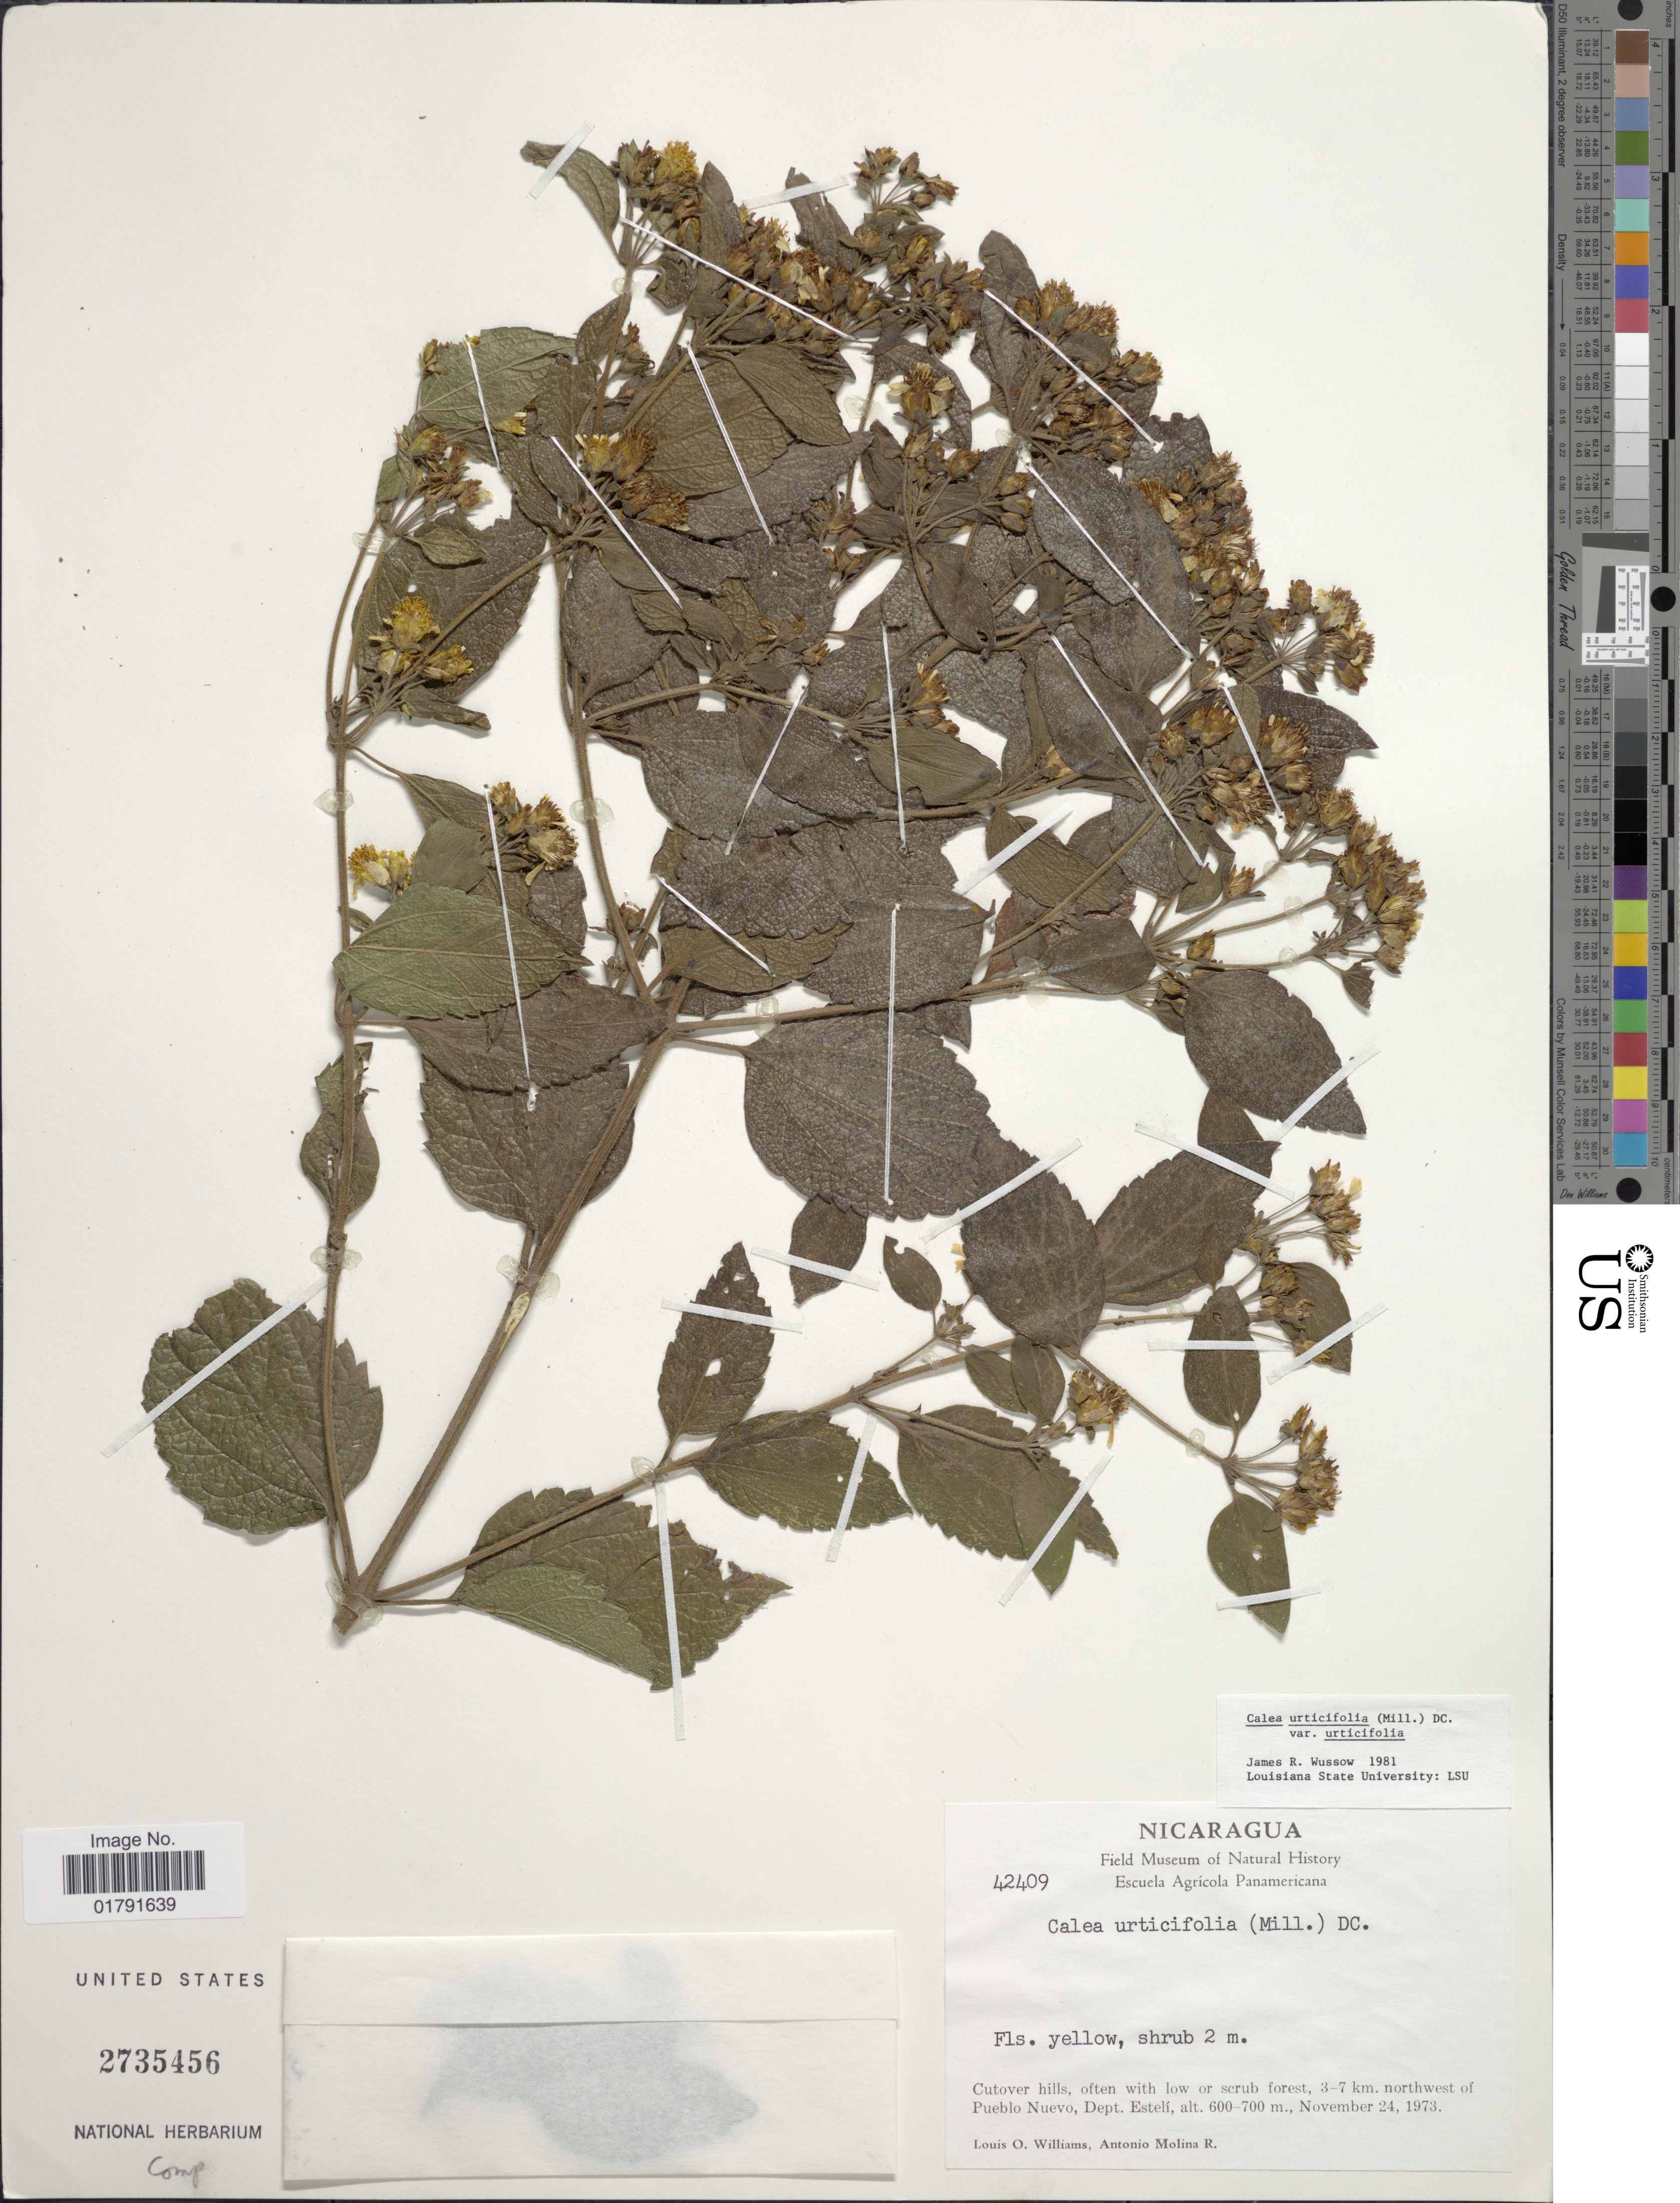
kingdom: Plantae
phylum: Tracheophyta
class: Magnoliopsida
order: Asterales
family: Asteraceae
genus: Calea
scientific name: Calea urticifolia var. urticifolia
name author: (Mill.) DC.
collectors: L. O. Williams & A. Molina R.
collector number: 42409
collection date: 1973-11-24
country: Nicaragua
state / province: Esteli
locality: Cutover hills, often with low or scrub forest, 3-7 km northwest of Pueblo Nuevo.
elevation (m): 600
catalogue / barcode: US 2735456